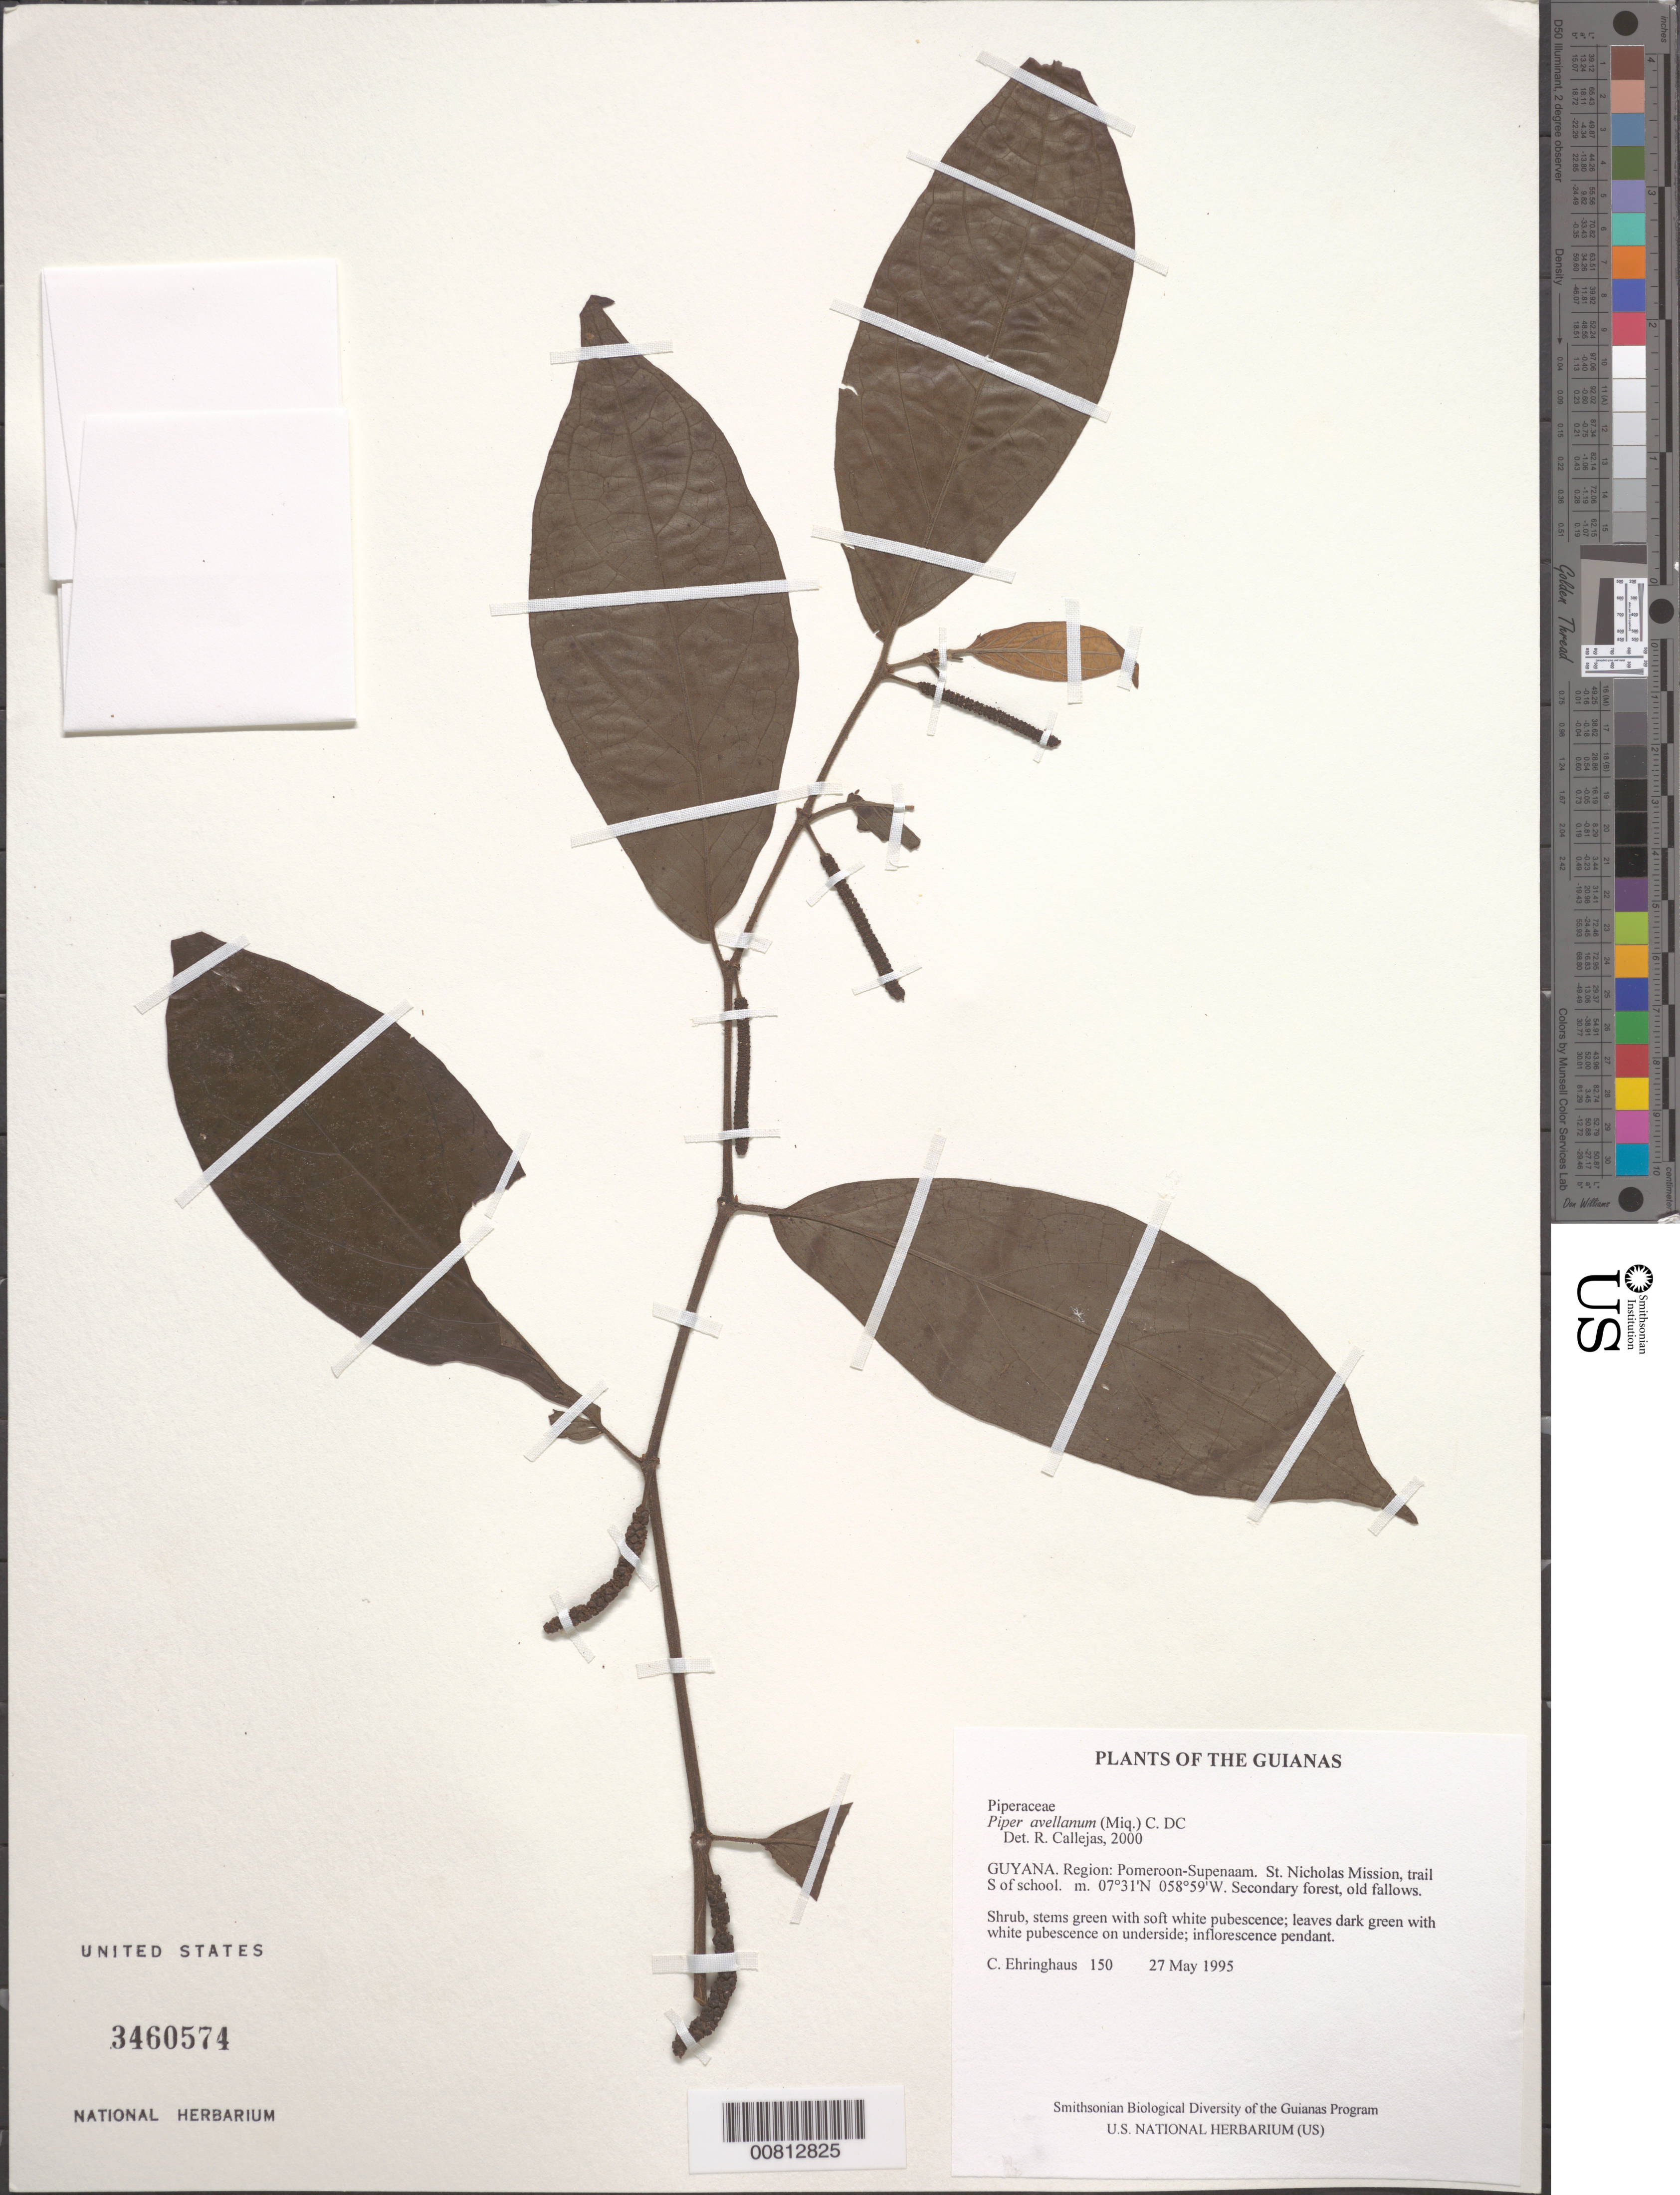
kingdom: Plantae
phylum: Tracheophyta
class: Magnoliopsida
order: Piperales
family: Piperaceae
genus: Piper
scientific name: Piper avellanum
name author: (Miq.) C. DC.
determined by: Callejas, Ricardo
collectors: C. Ehringhaus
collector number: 150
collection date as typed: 27 May 1995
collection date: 1995-05-27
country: Guyana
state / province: Pomeroon-Supenaam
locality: St. Nicholas Mission, trail S of school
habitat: Secondary forest, old fallows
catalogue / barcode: US 3460574